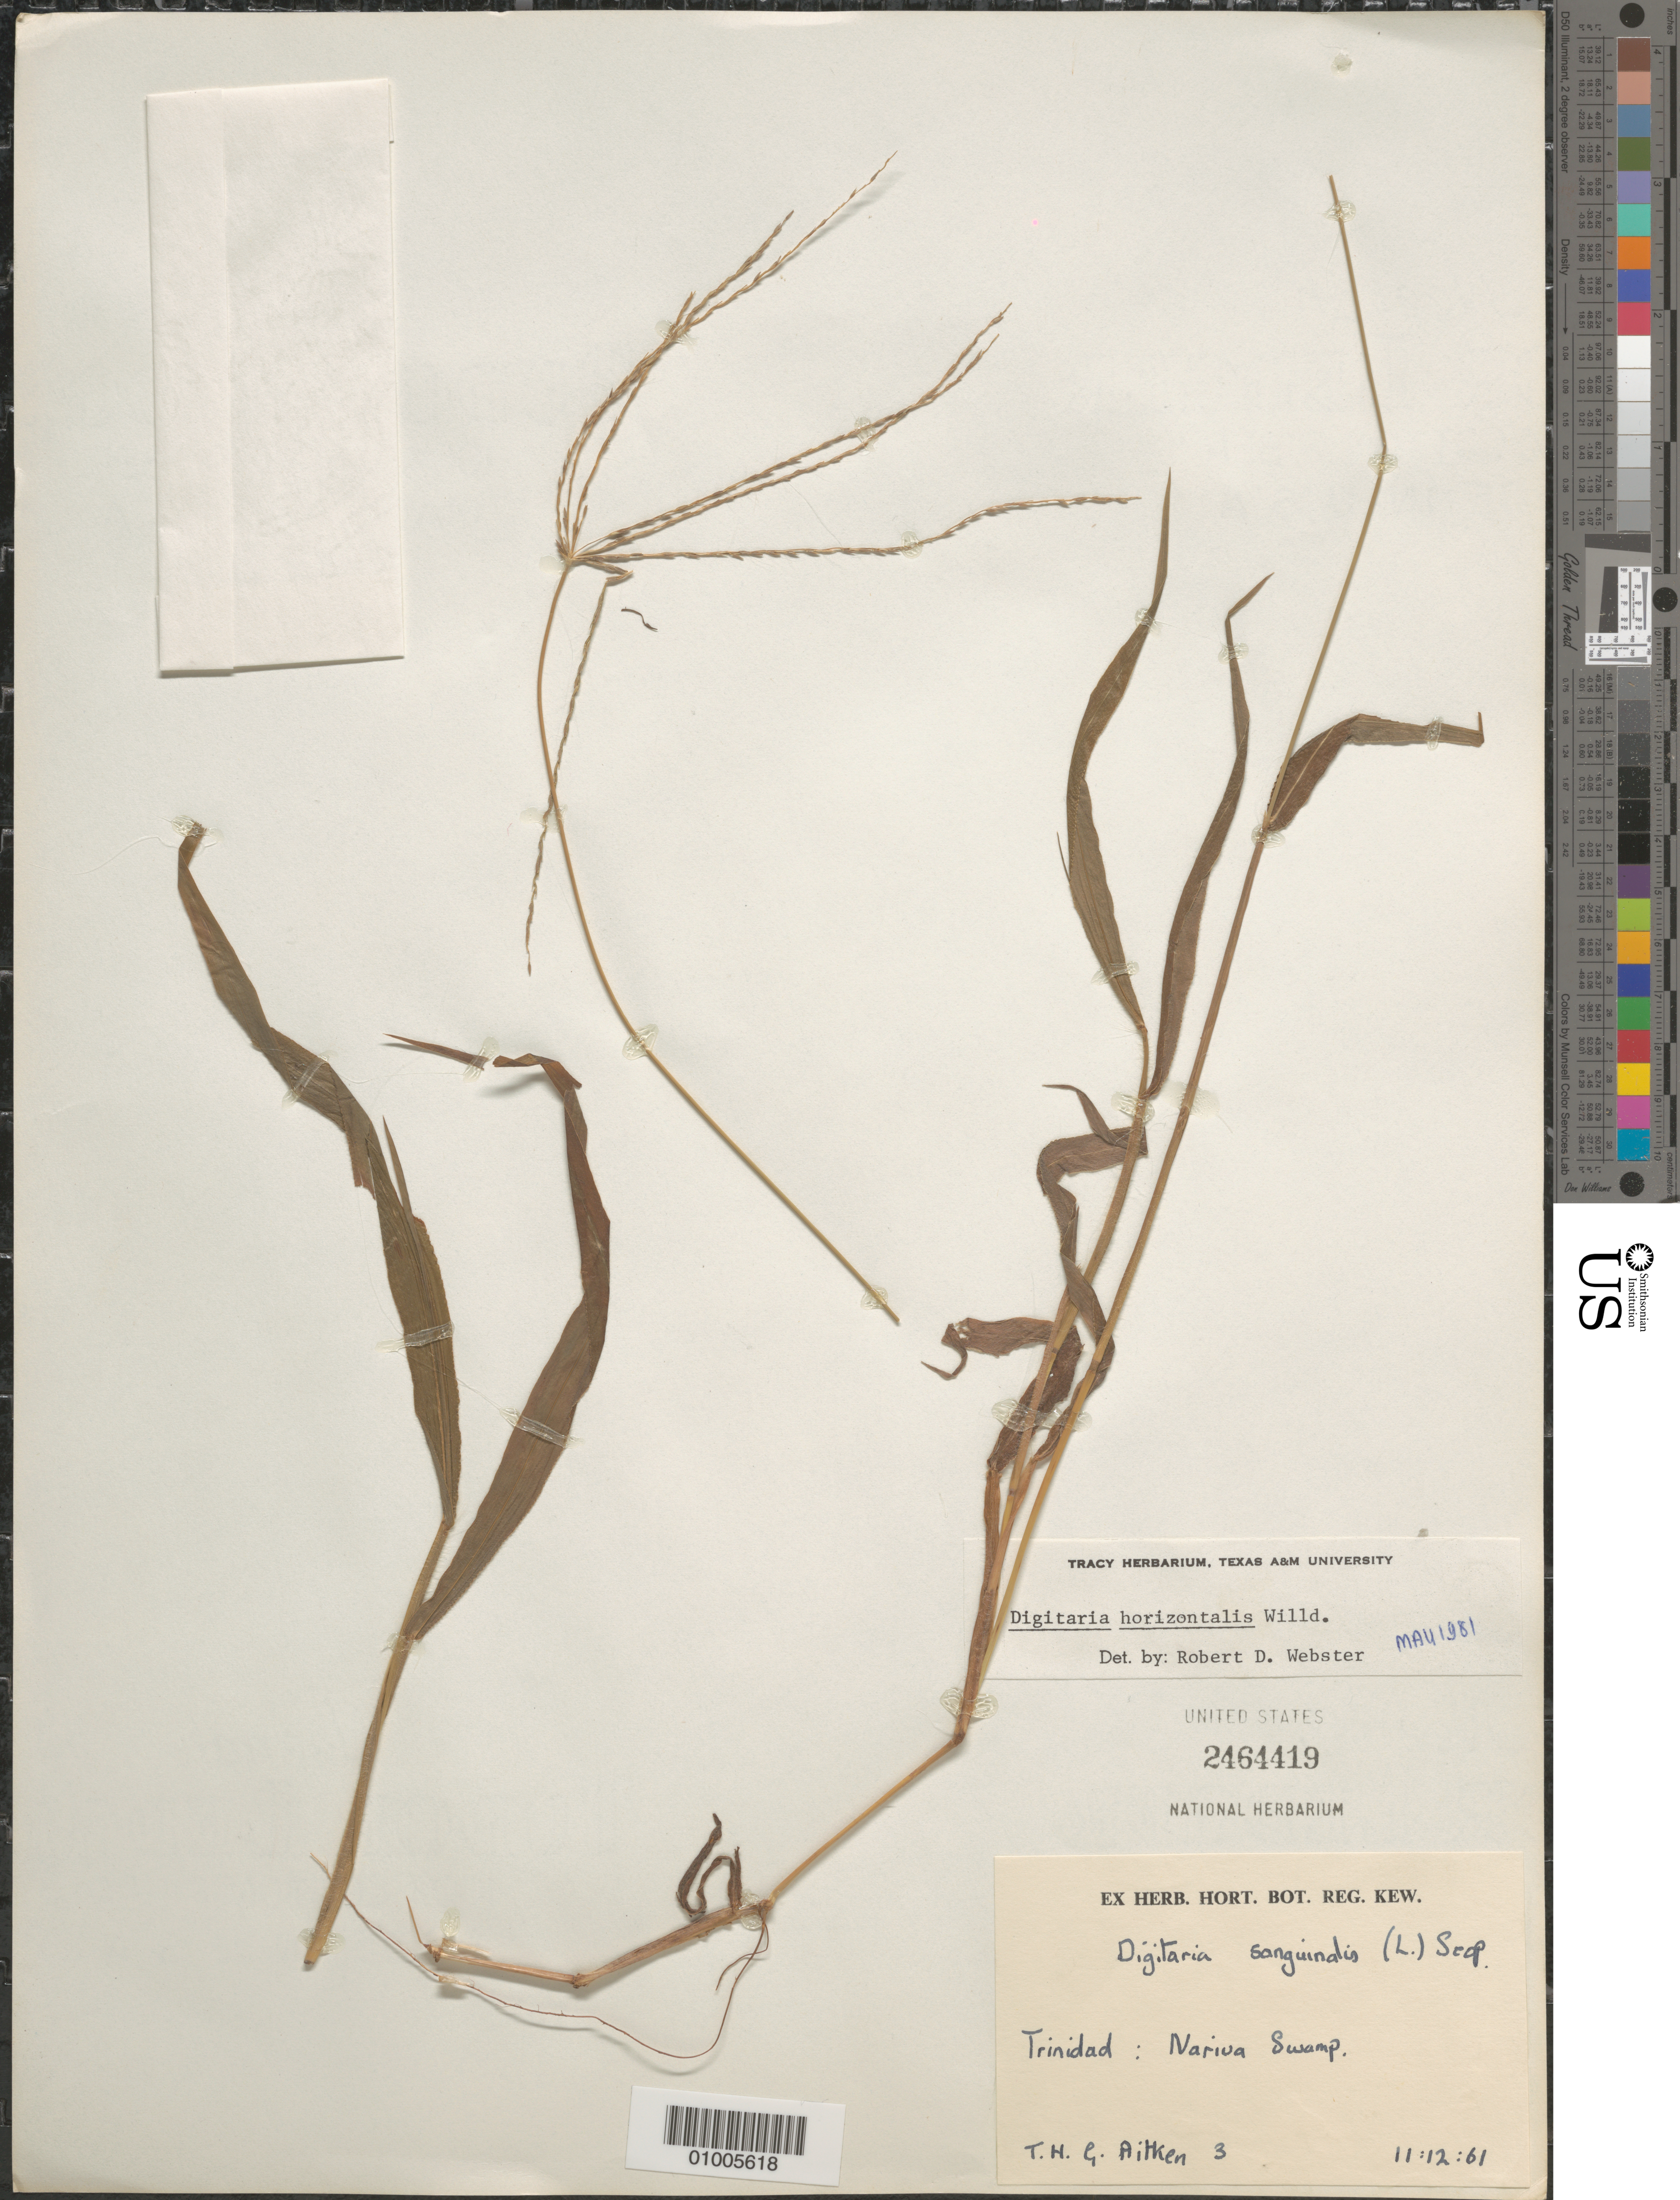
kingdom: Plantae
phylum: Tracheophyta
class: Liliopsida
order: Poales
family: Poaceae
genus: Digitaria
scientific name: Digitaria horizontalis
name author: Willd.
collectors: T. Aitken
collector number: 3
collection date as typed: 12 Nov 1961 or 11 Dec 1961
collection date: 1961-11-12 or 1961-12-11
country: Trinidad and Tobago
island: Trinidad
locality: Nariva Swamp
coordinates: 0 N, 0 E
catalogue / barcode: US 2464419